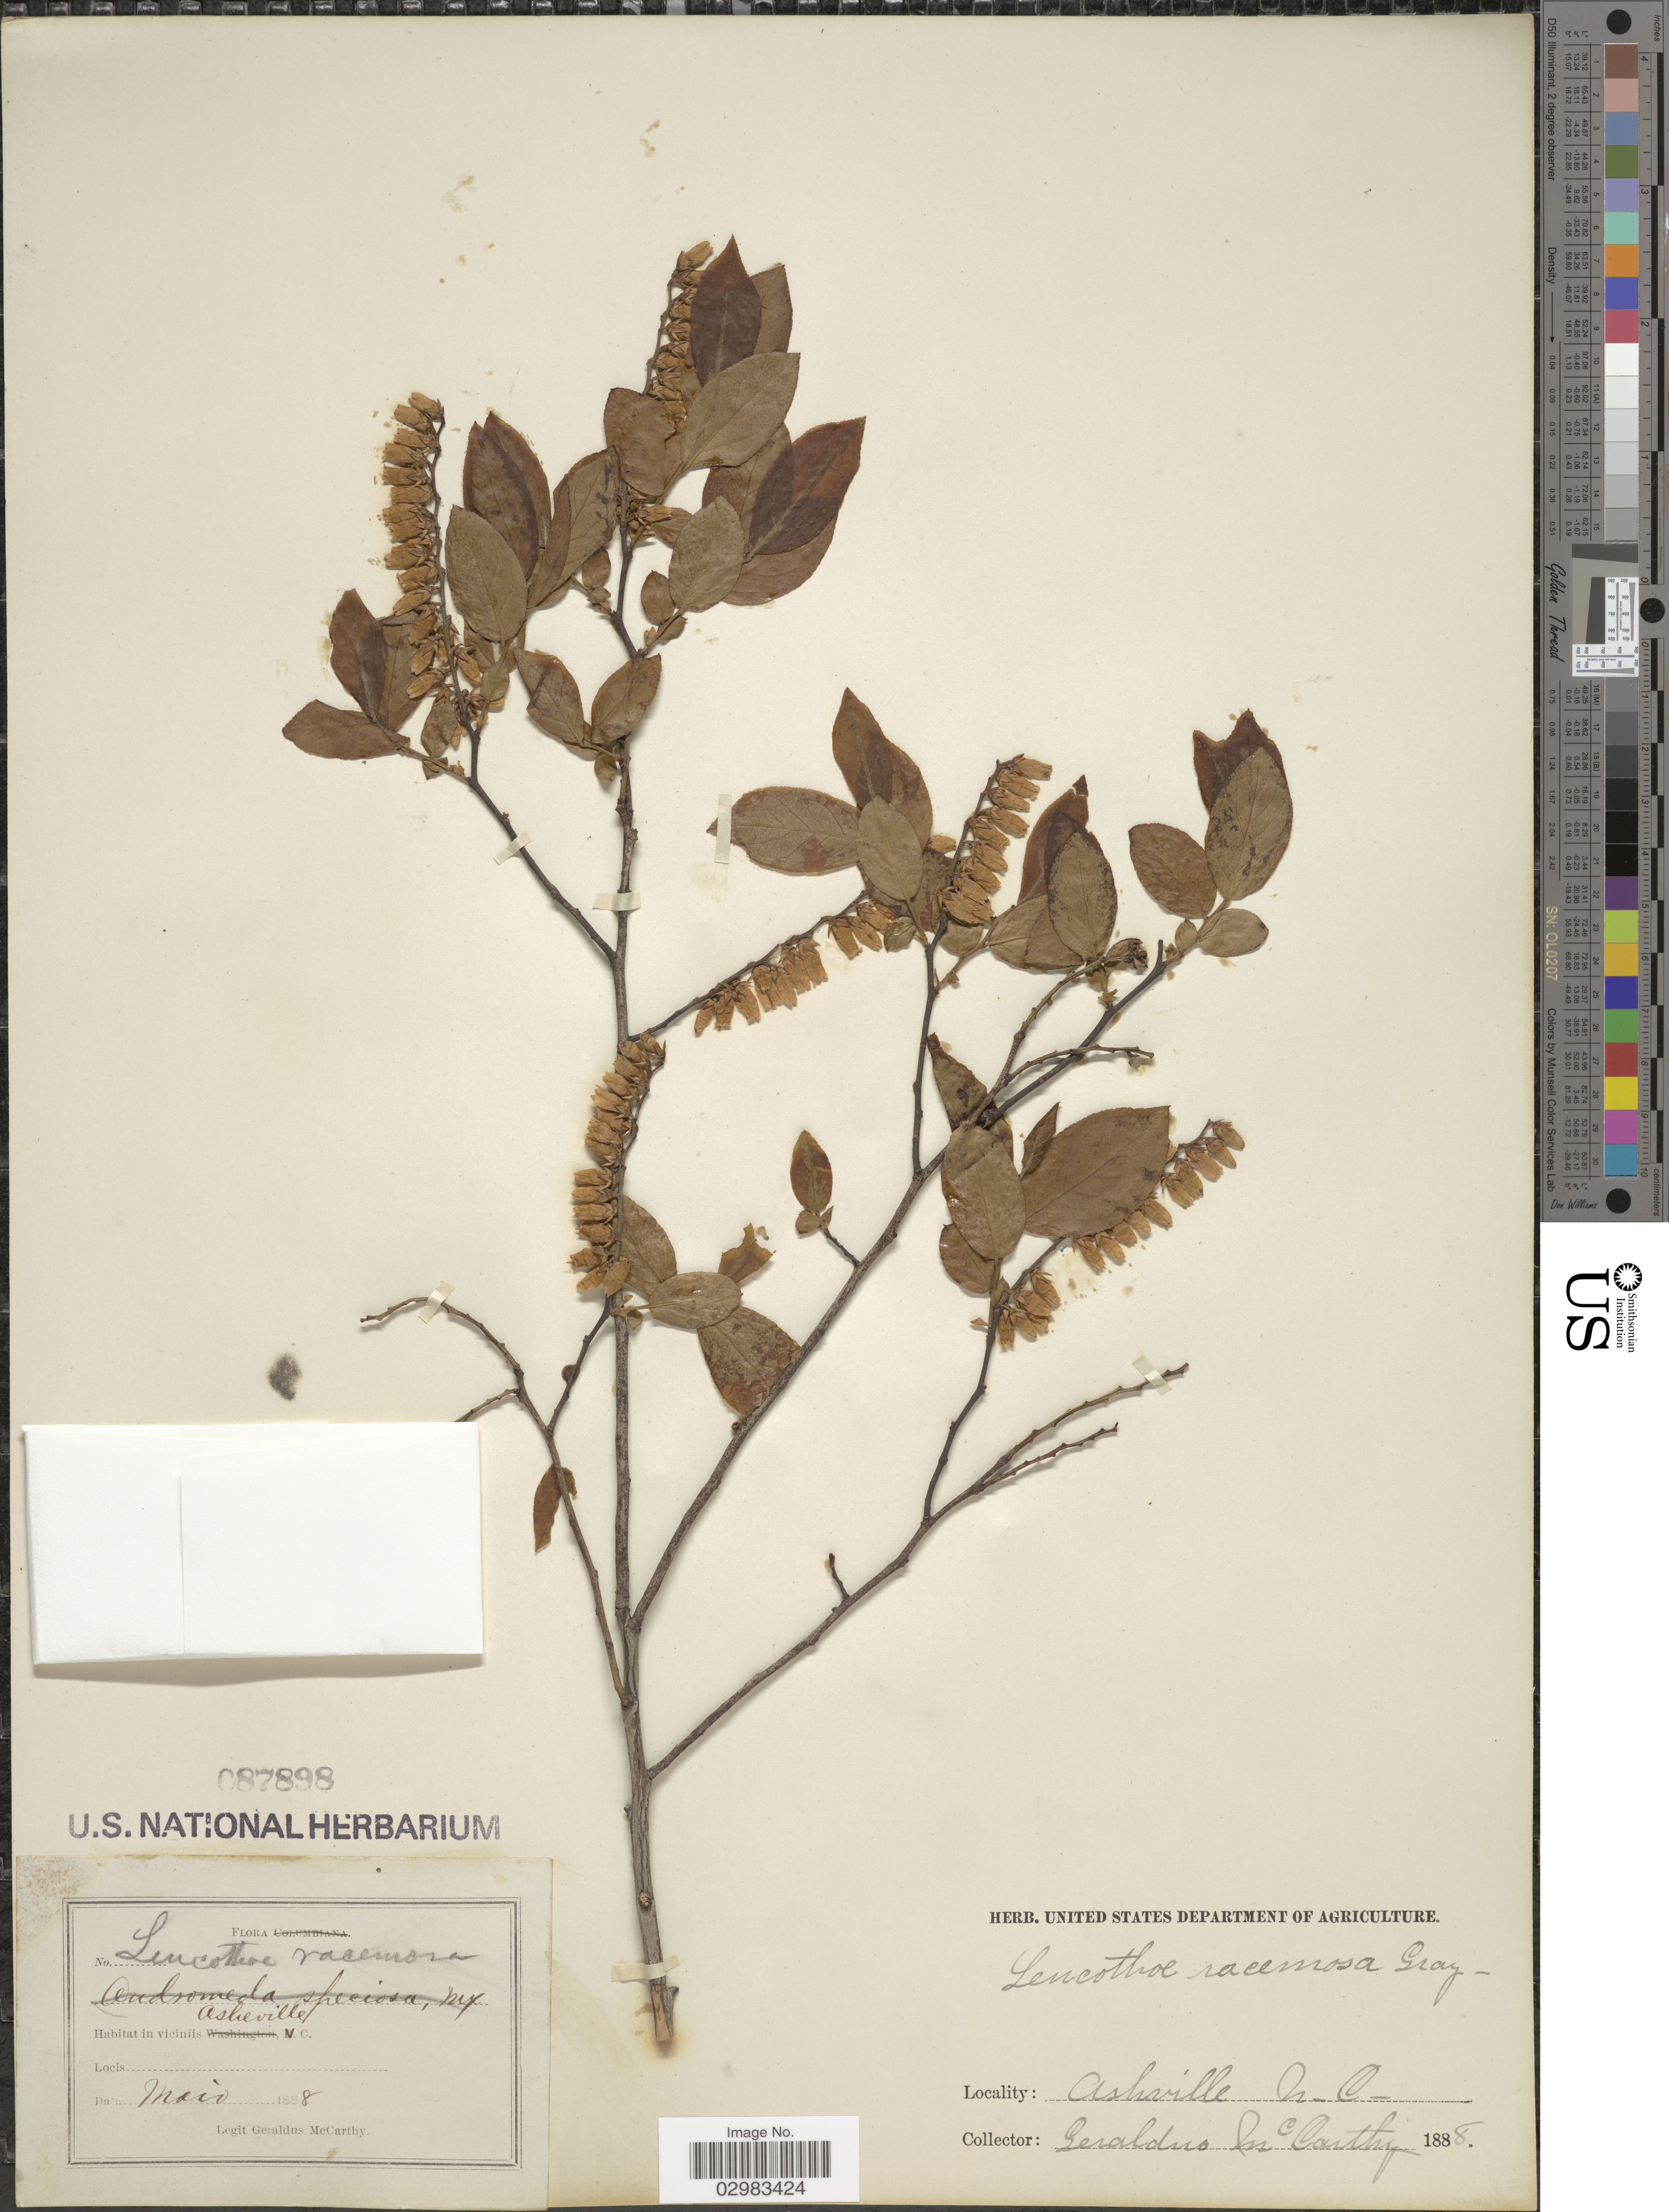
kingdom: Plantae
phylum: Tracheophyta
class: Magnoliopsida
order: Ericales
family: Ericaceae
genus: Leucothoe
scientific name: Leucothoë racemosa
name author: (L.) A. Gray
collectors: M. McCarthy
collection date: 1888-05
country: United States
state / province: North Carolina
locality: In viciniis Asheville.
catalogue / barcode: US 87898